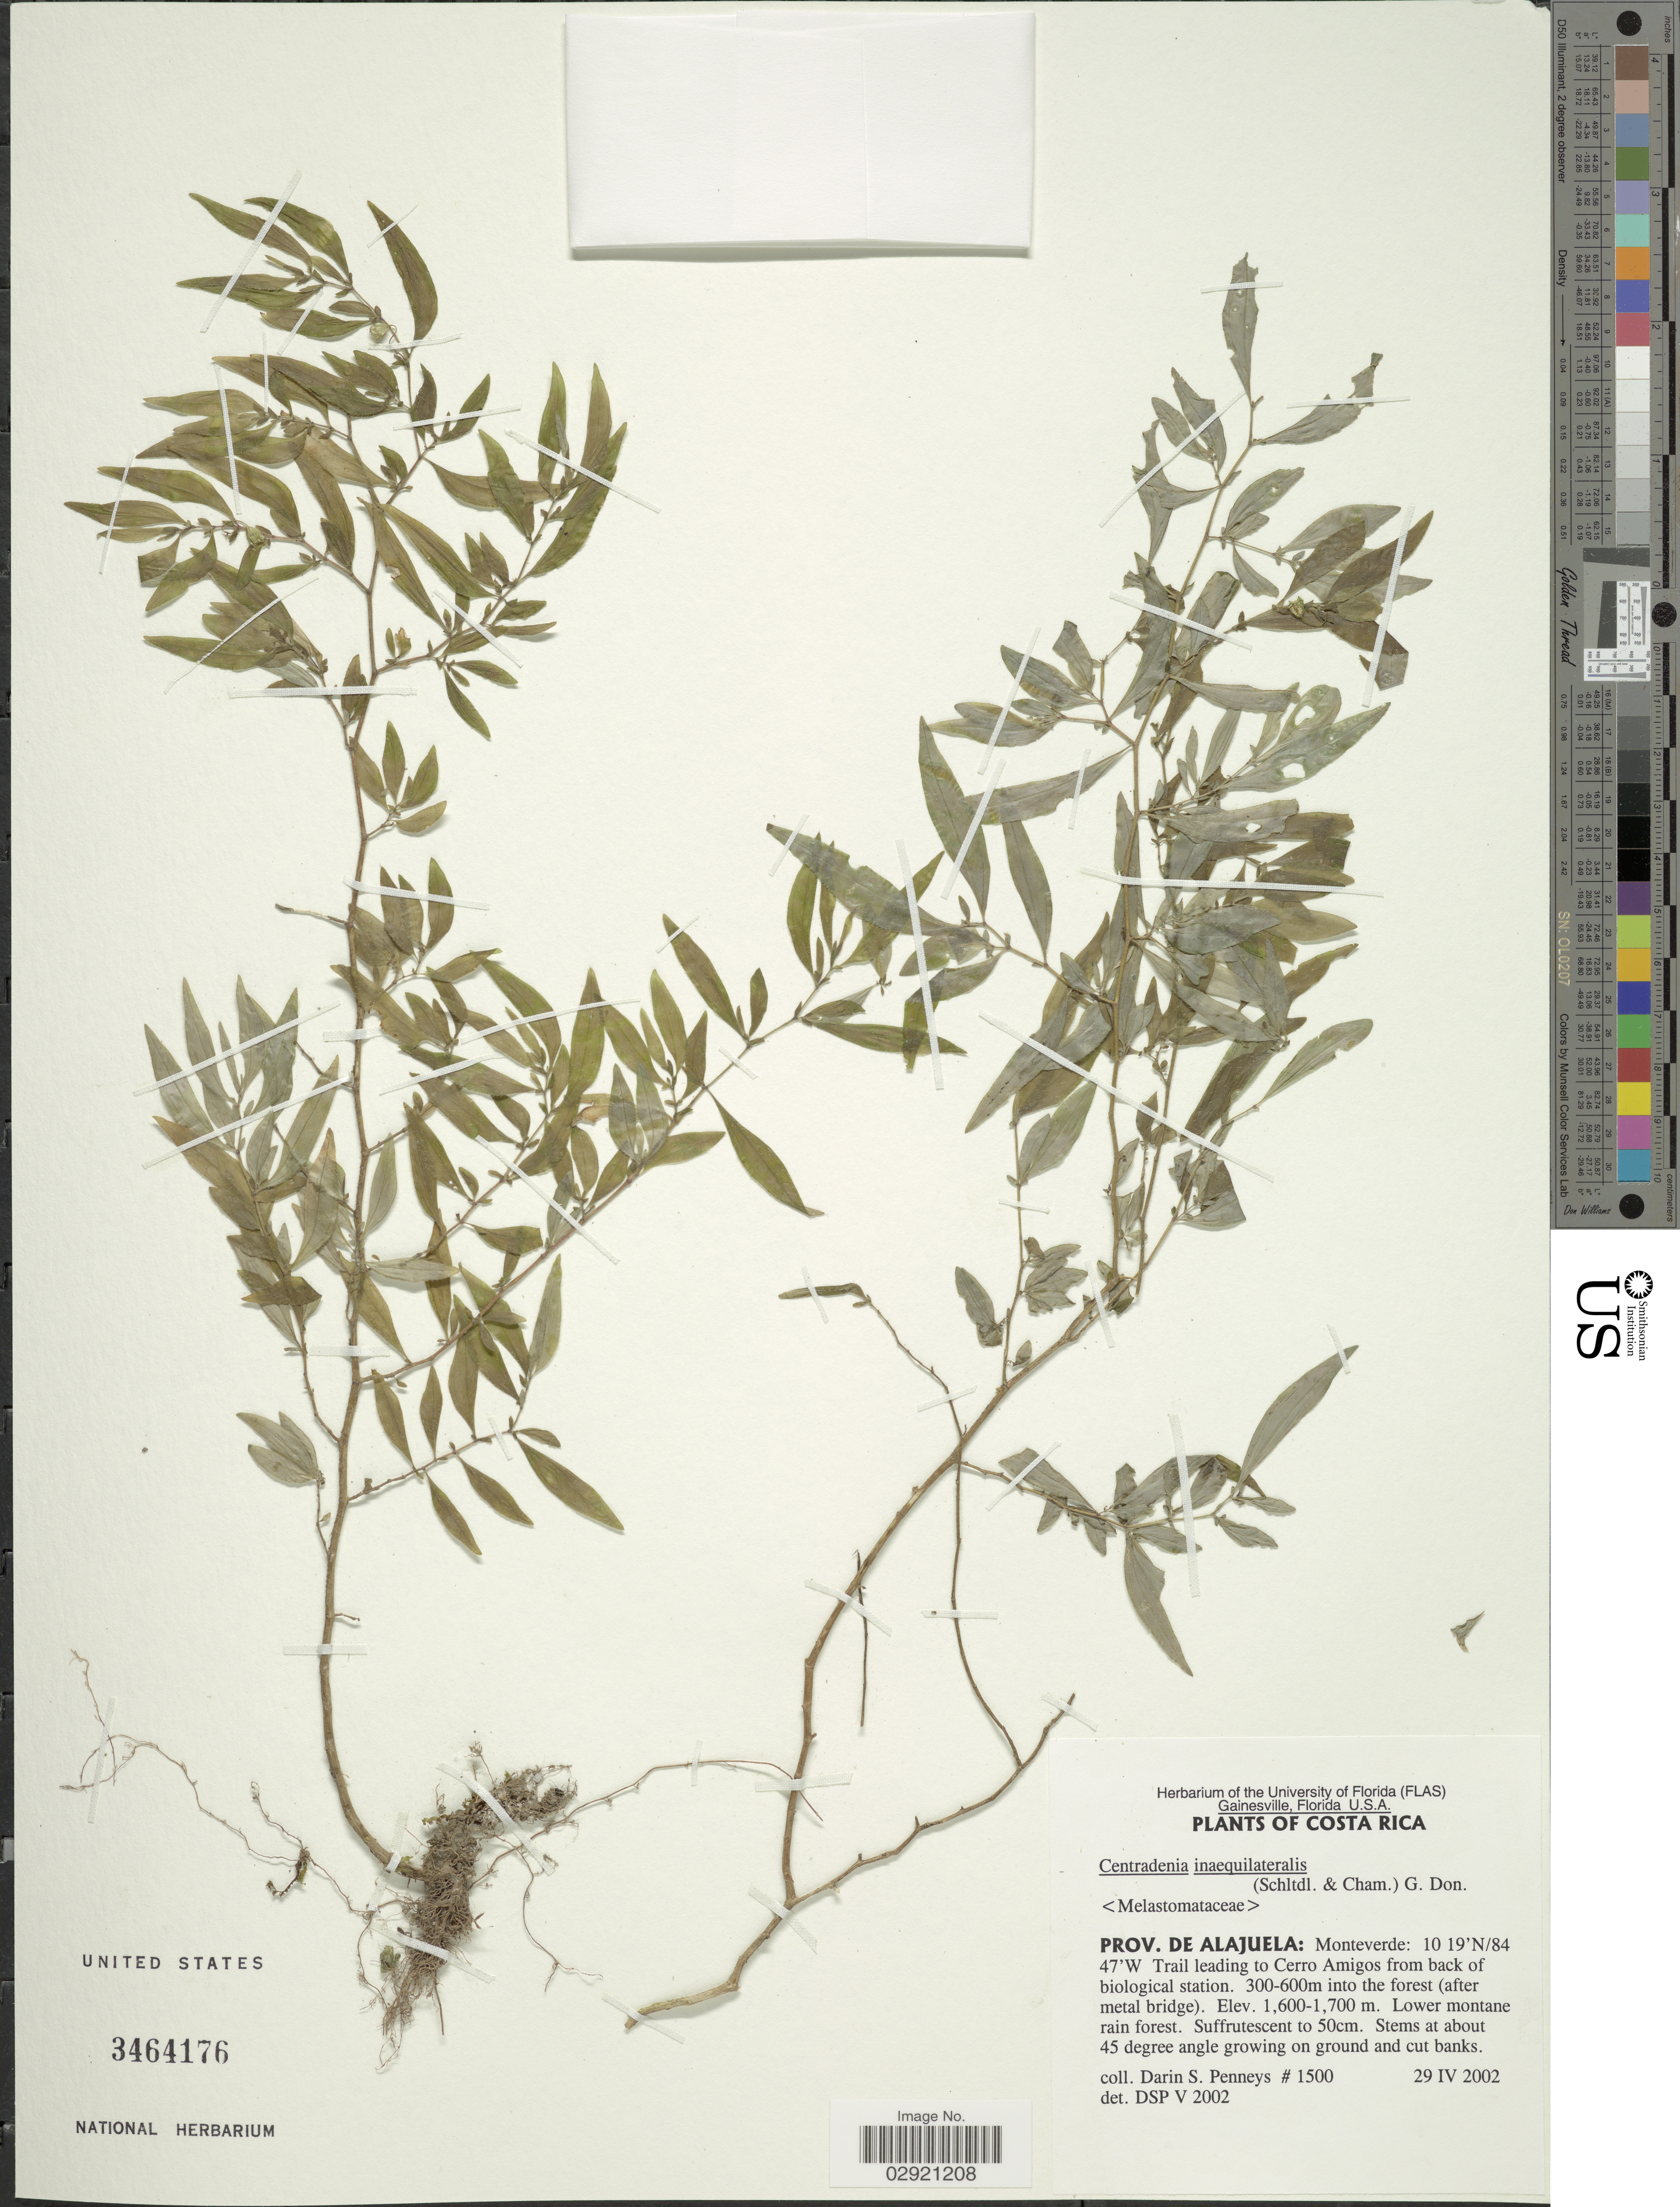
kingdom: Plantae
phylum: Tracheophyta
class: Magnoliopsida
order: Myrtales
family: Melastomataceae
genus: Centradenia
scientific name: Centradenia inaequilateralis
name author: (Gleason) G. Don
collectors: D. S. Penneys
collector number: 1500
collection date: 2002-04-29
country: Costa Rica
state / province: Alajuela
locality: Monteverde. Trail leading to Cerro Amigos from back of biological station.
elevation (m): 1600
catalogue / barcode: US 3464176